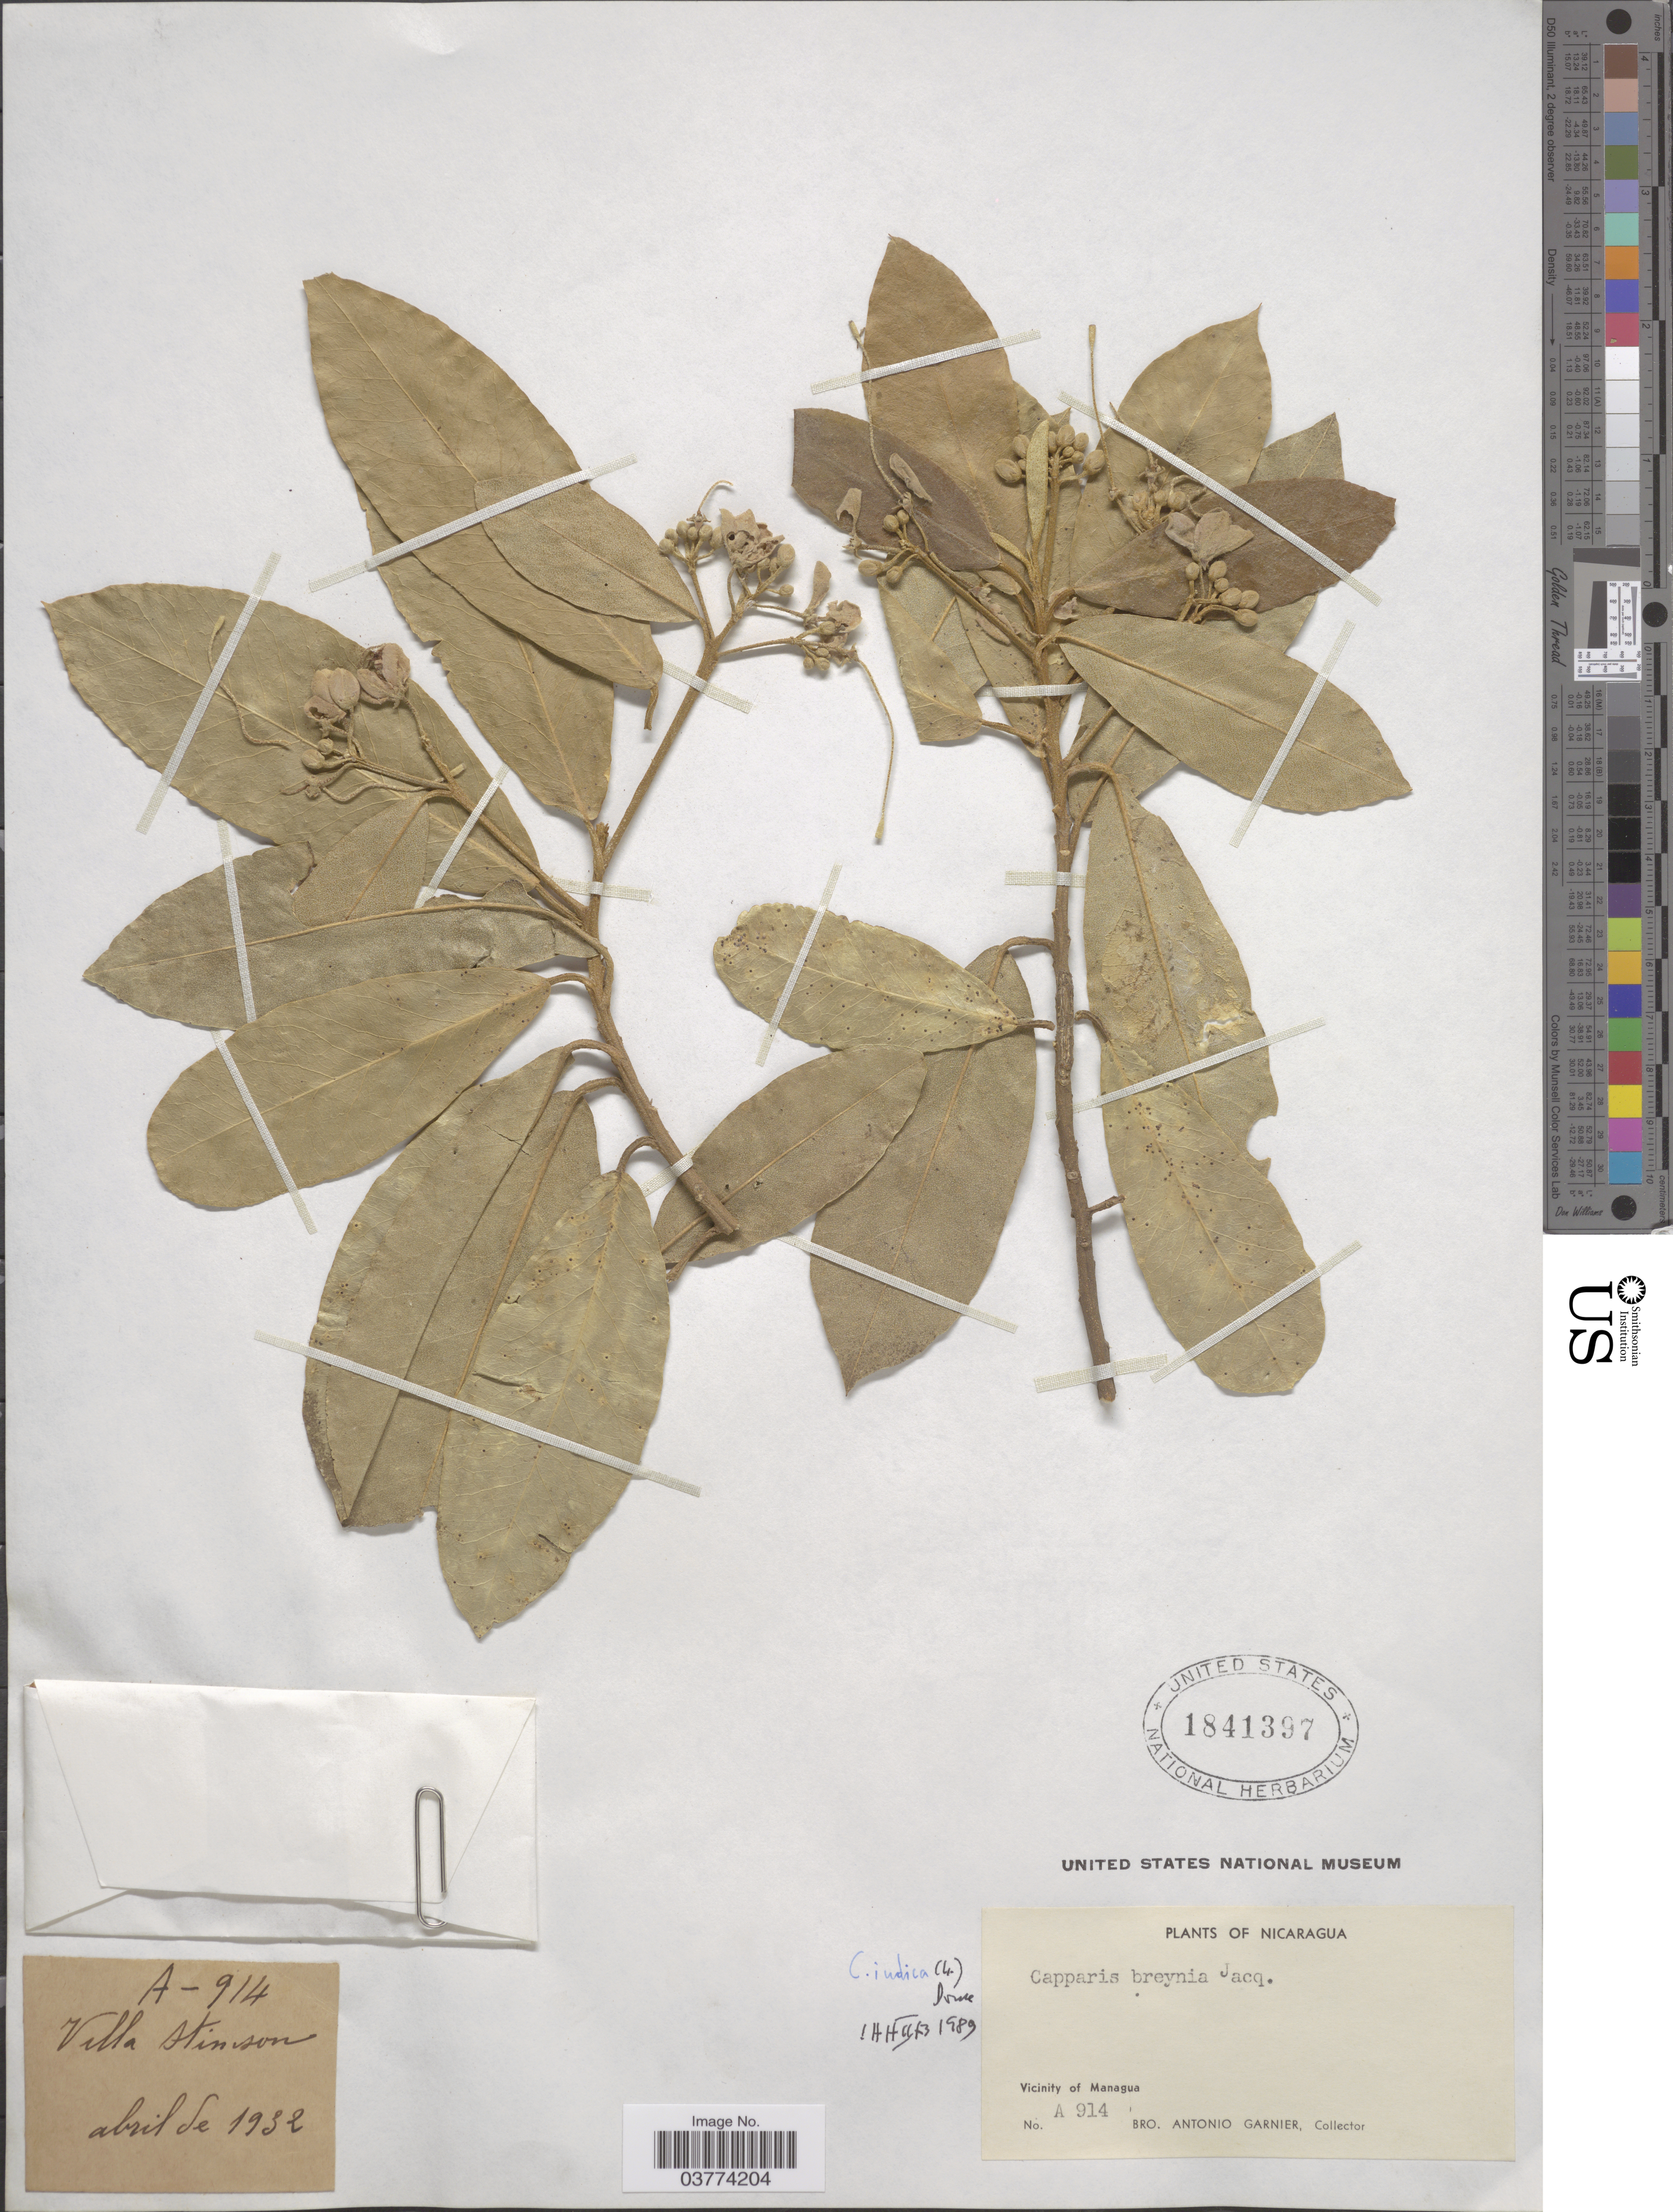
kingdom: Plantae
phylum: Tracheophyta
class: Magnoliopsida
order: Brassicales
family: Capparaceae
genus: Quadrella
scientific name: Quadrella indica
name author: (L.) Iltis & Cornejo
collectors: Bro. A. Garnier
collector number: A-914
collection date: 1932-04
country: Nicaragua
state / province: Managua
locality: Villa Stimson. Vicinity of Managua.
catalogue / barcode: US 1841397